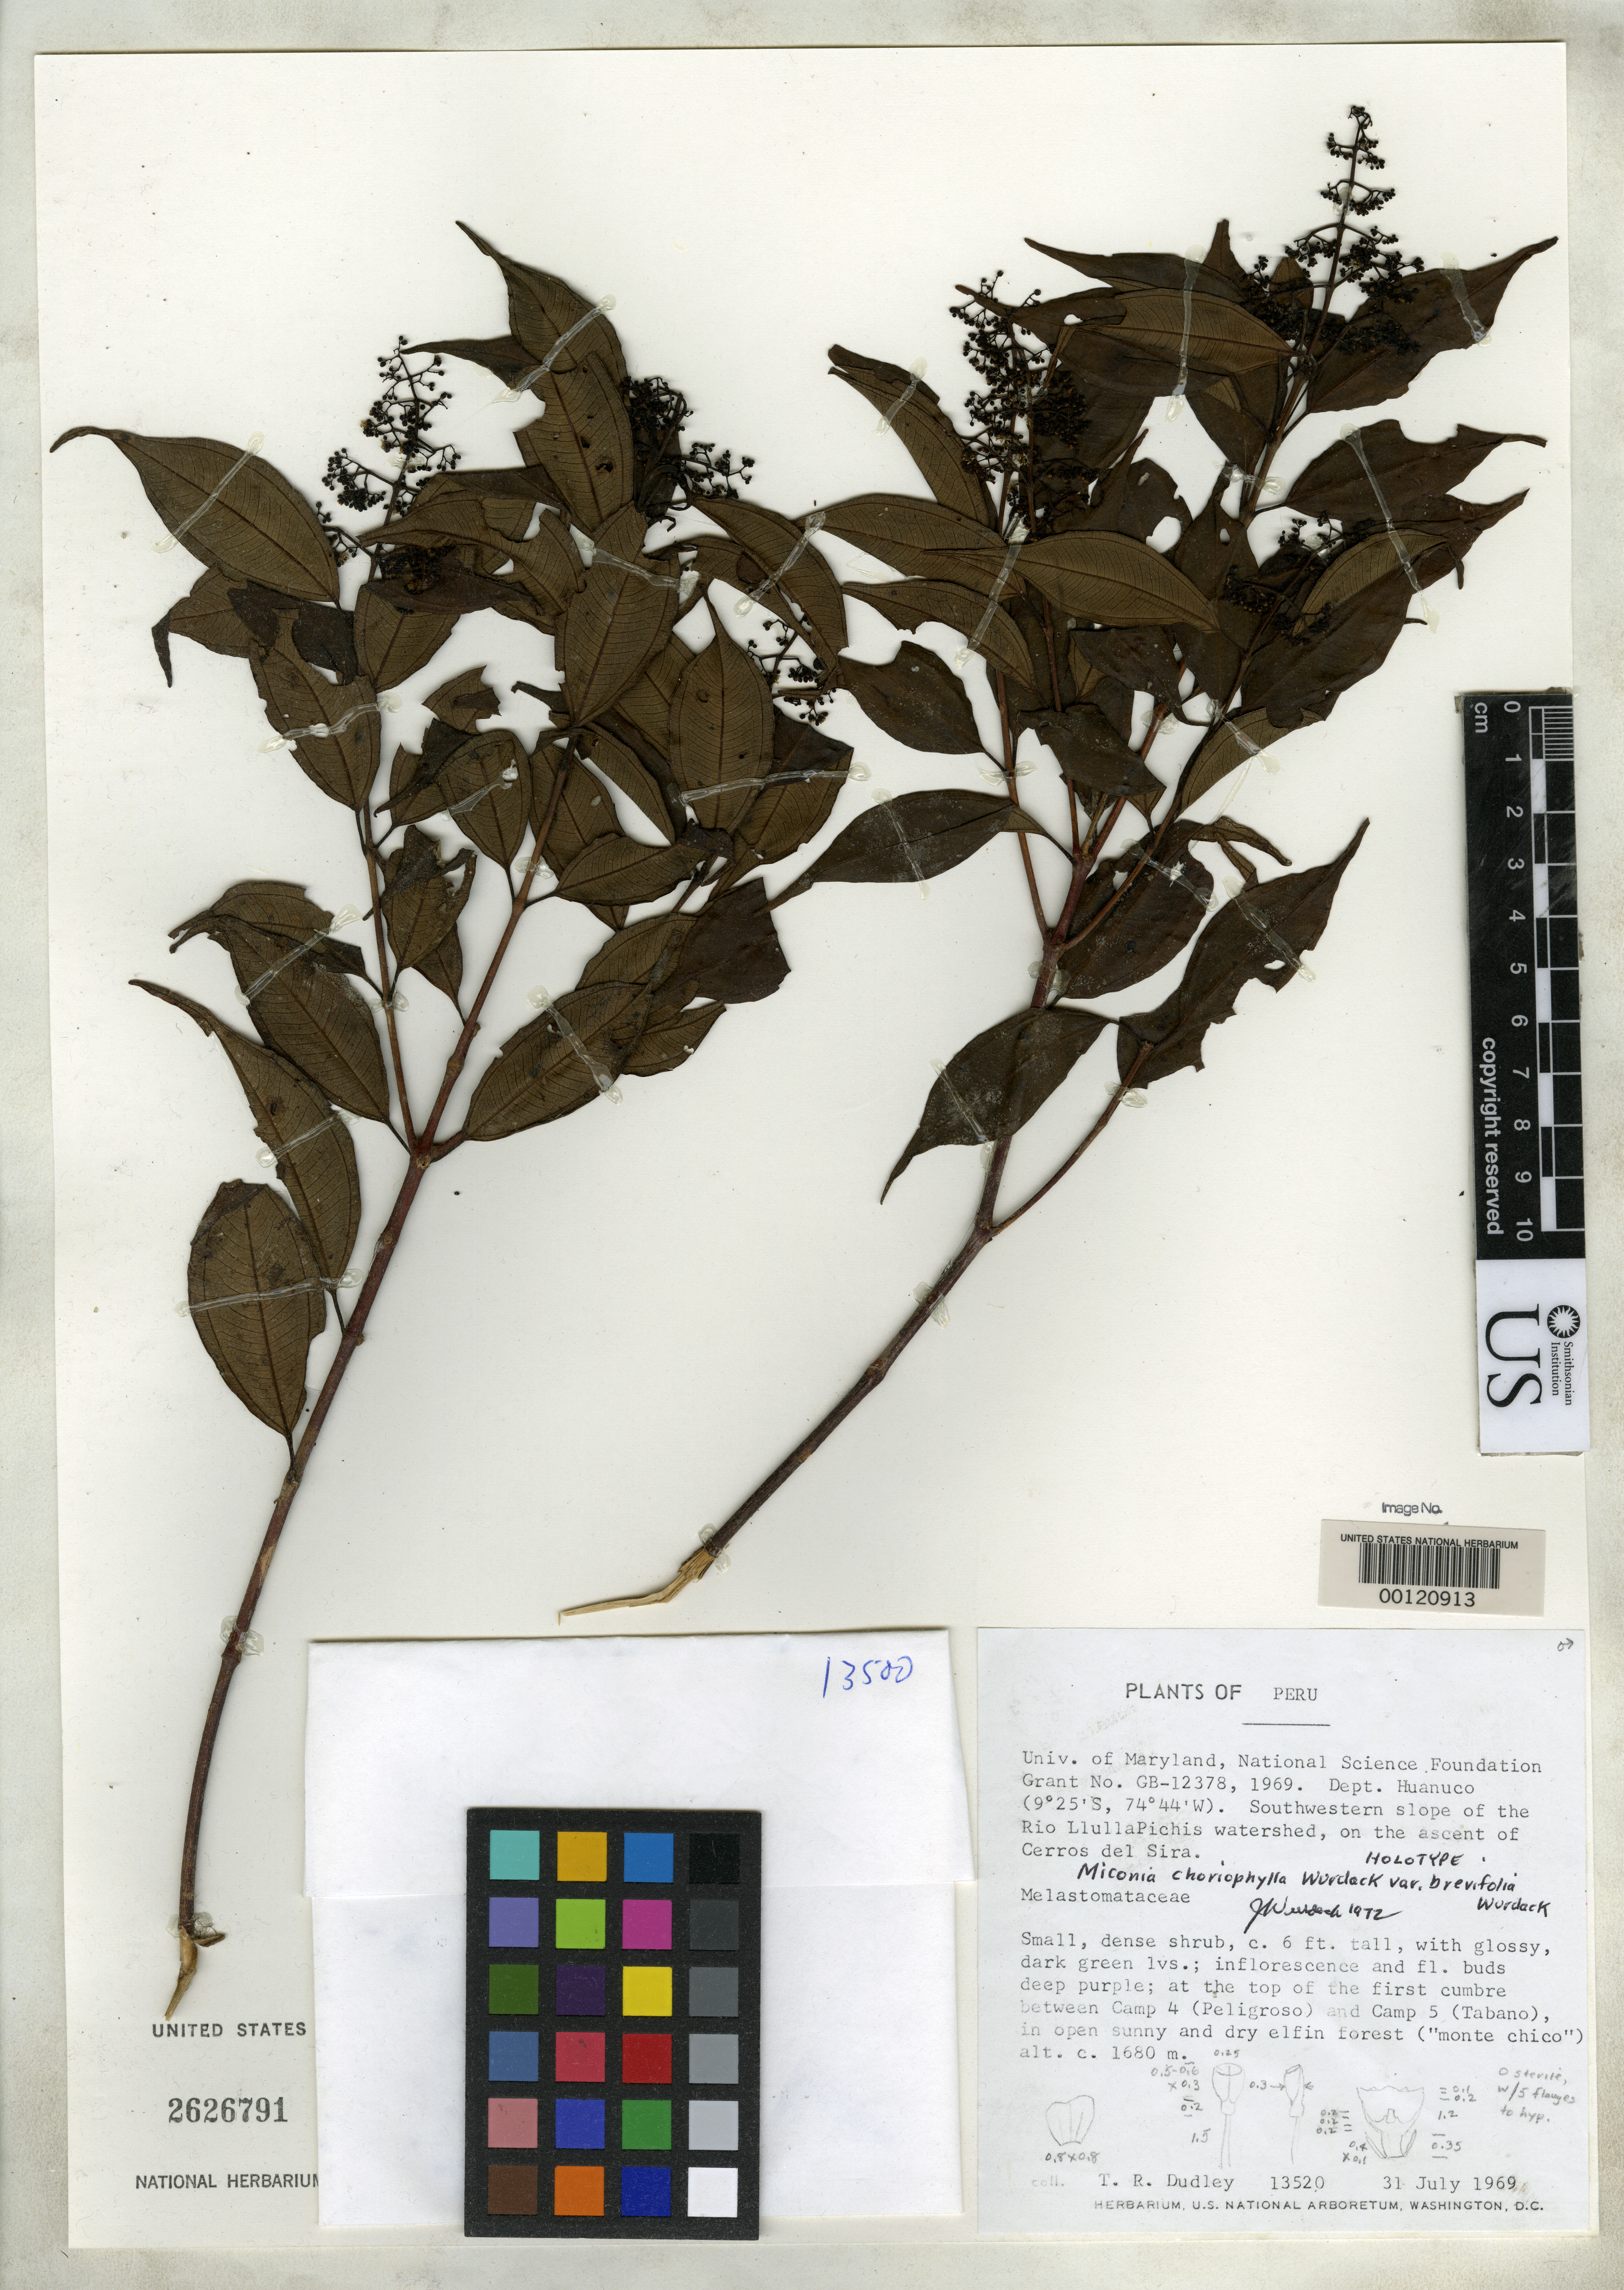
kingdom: Plantae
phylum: Tracheophyta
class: Magnoliopsida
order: Myrtales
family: Melastomataceae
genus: Miconia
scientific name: Miconia choriophylla subsp. brevifolia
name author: Wurdack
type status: Holotype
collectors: T. R. Dudley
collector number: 13520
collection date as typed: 31 Jul 1969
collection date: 1969-07-31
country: Peru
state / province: Huánuco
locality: Cerros del Sira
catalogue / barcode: US 2626791